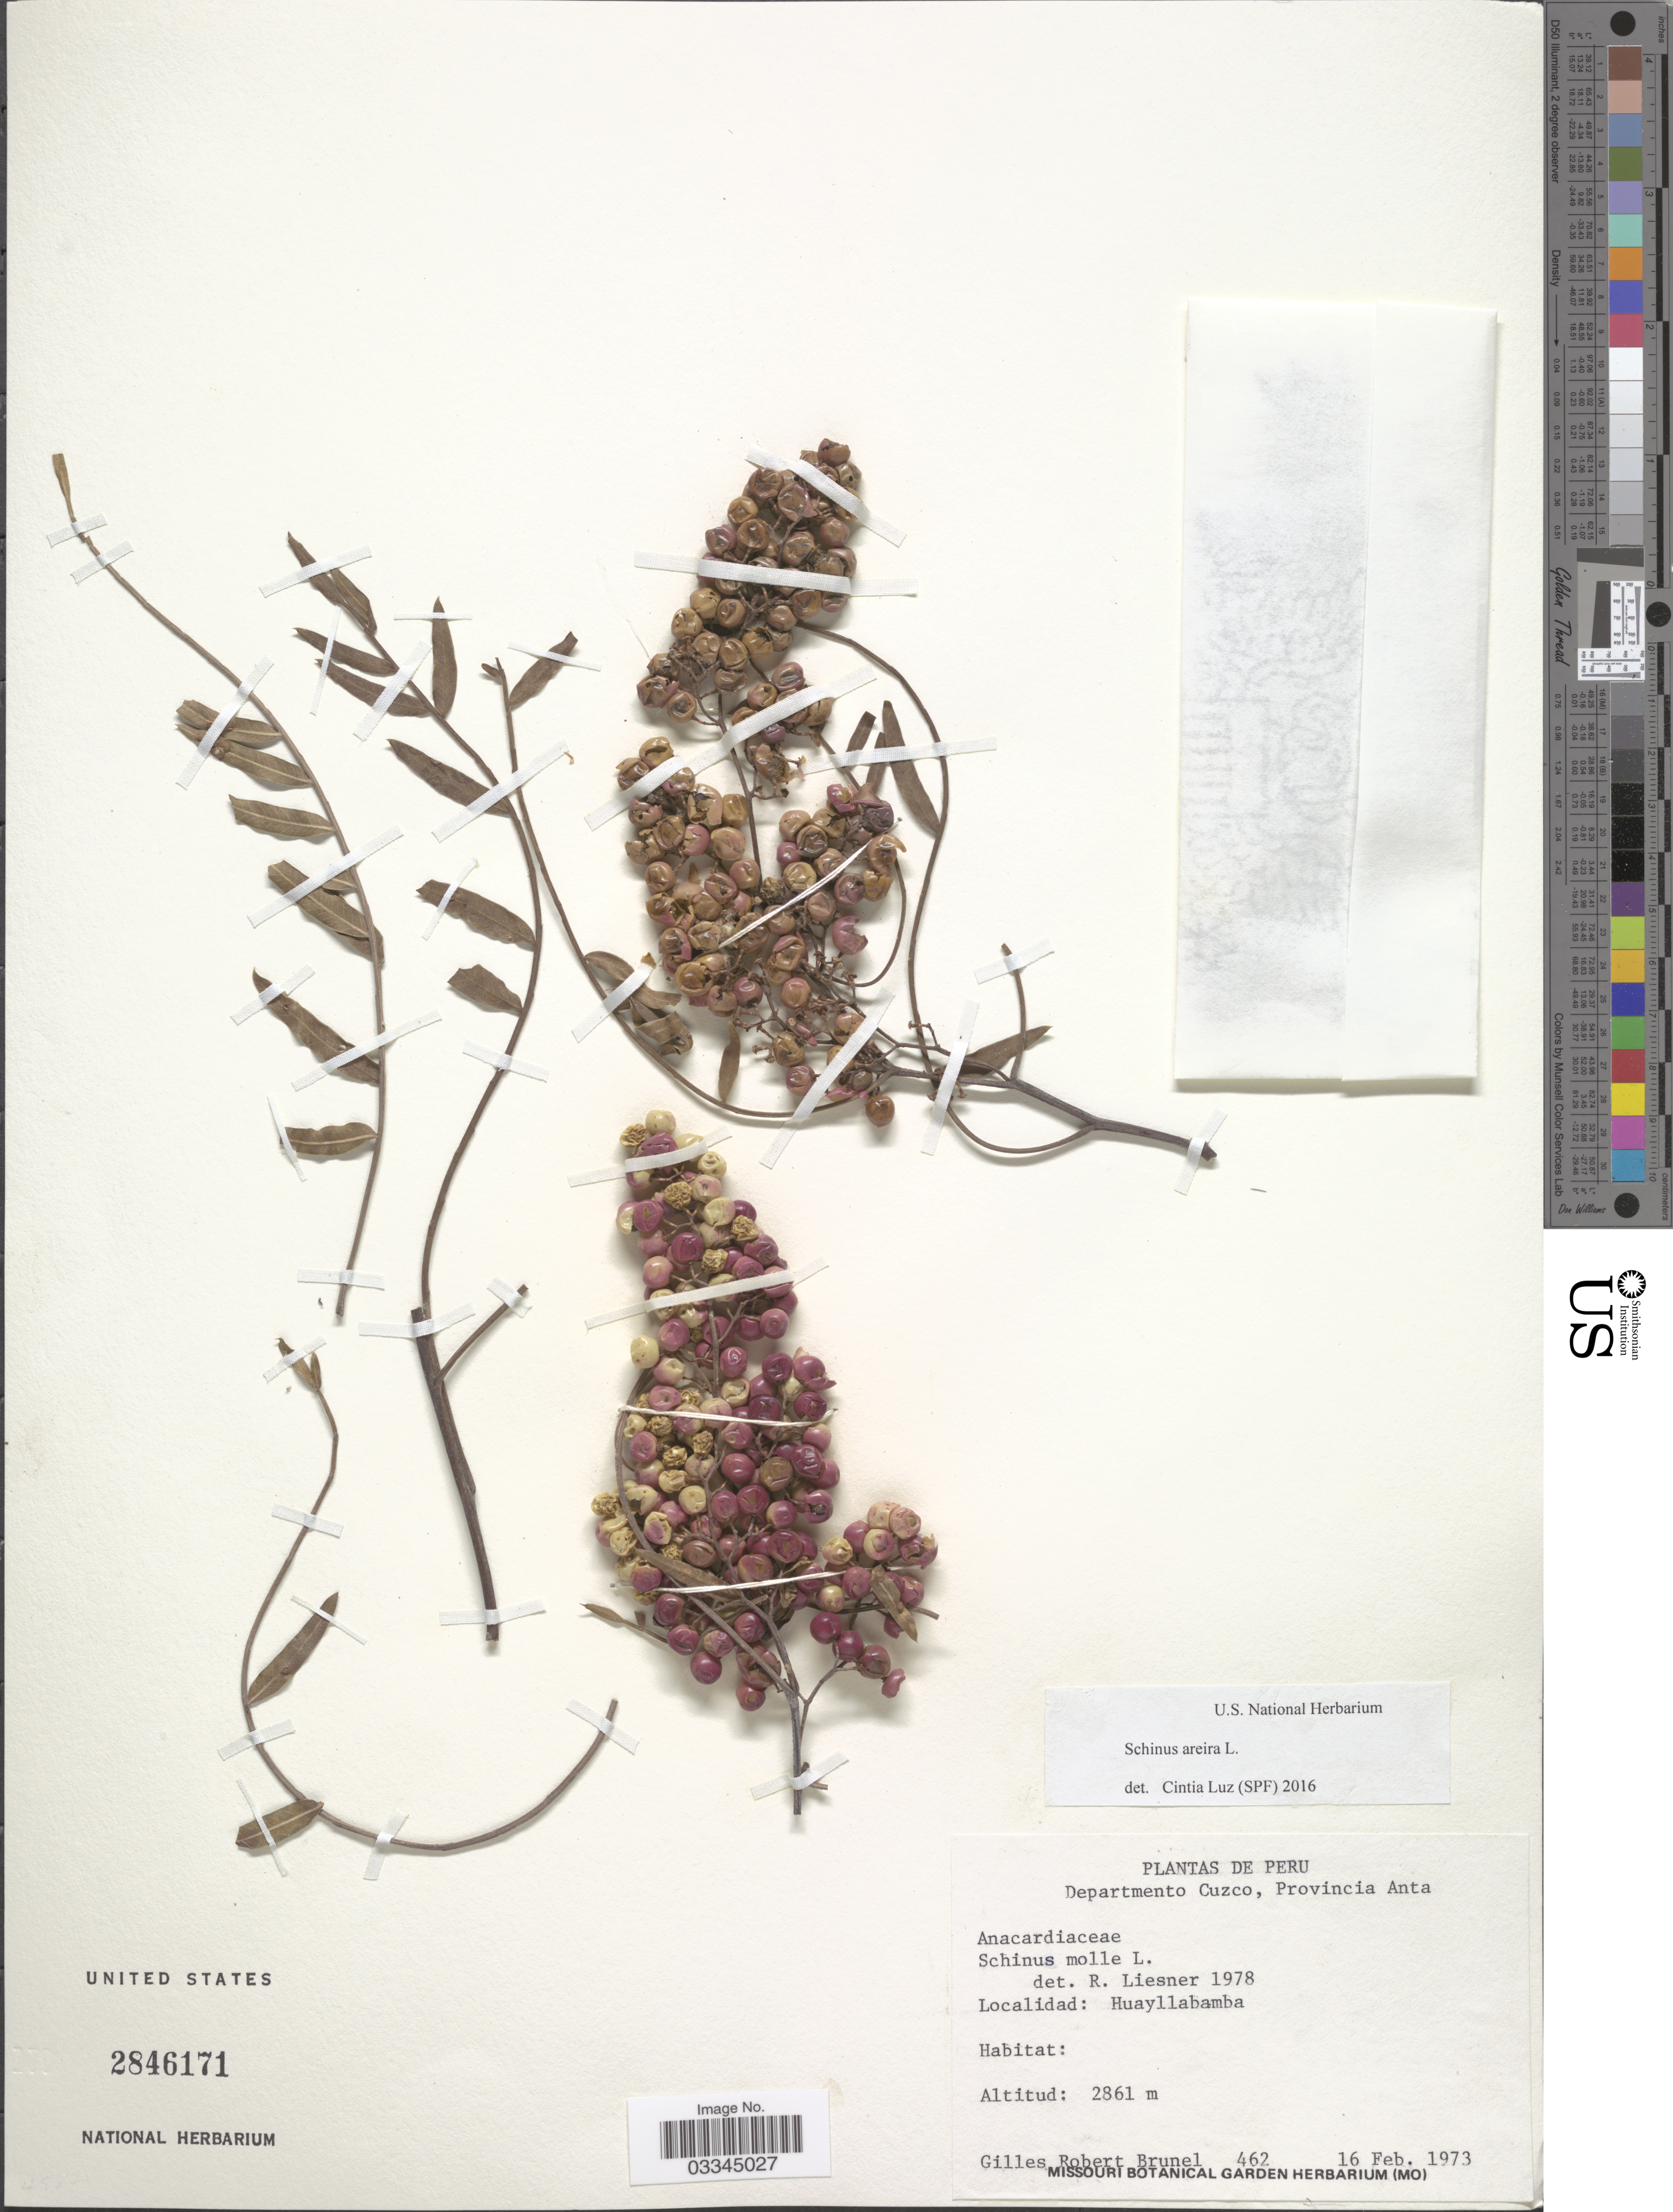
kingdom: Plantae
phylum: Tracheophyta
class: Magnoliopsida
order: Sapindales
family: Anacardiaceae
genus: Schinus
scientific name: Schinus areira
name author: L.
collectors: G. Brunel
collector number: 462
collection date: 1973-02-16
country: Peru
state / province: Cusco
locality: Departmento Cuzco, Provincia Anta. Huayllabamba.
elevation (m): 2861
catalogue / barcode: US 2846171